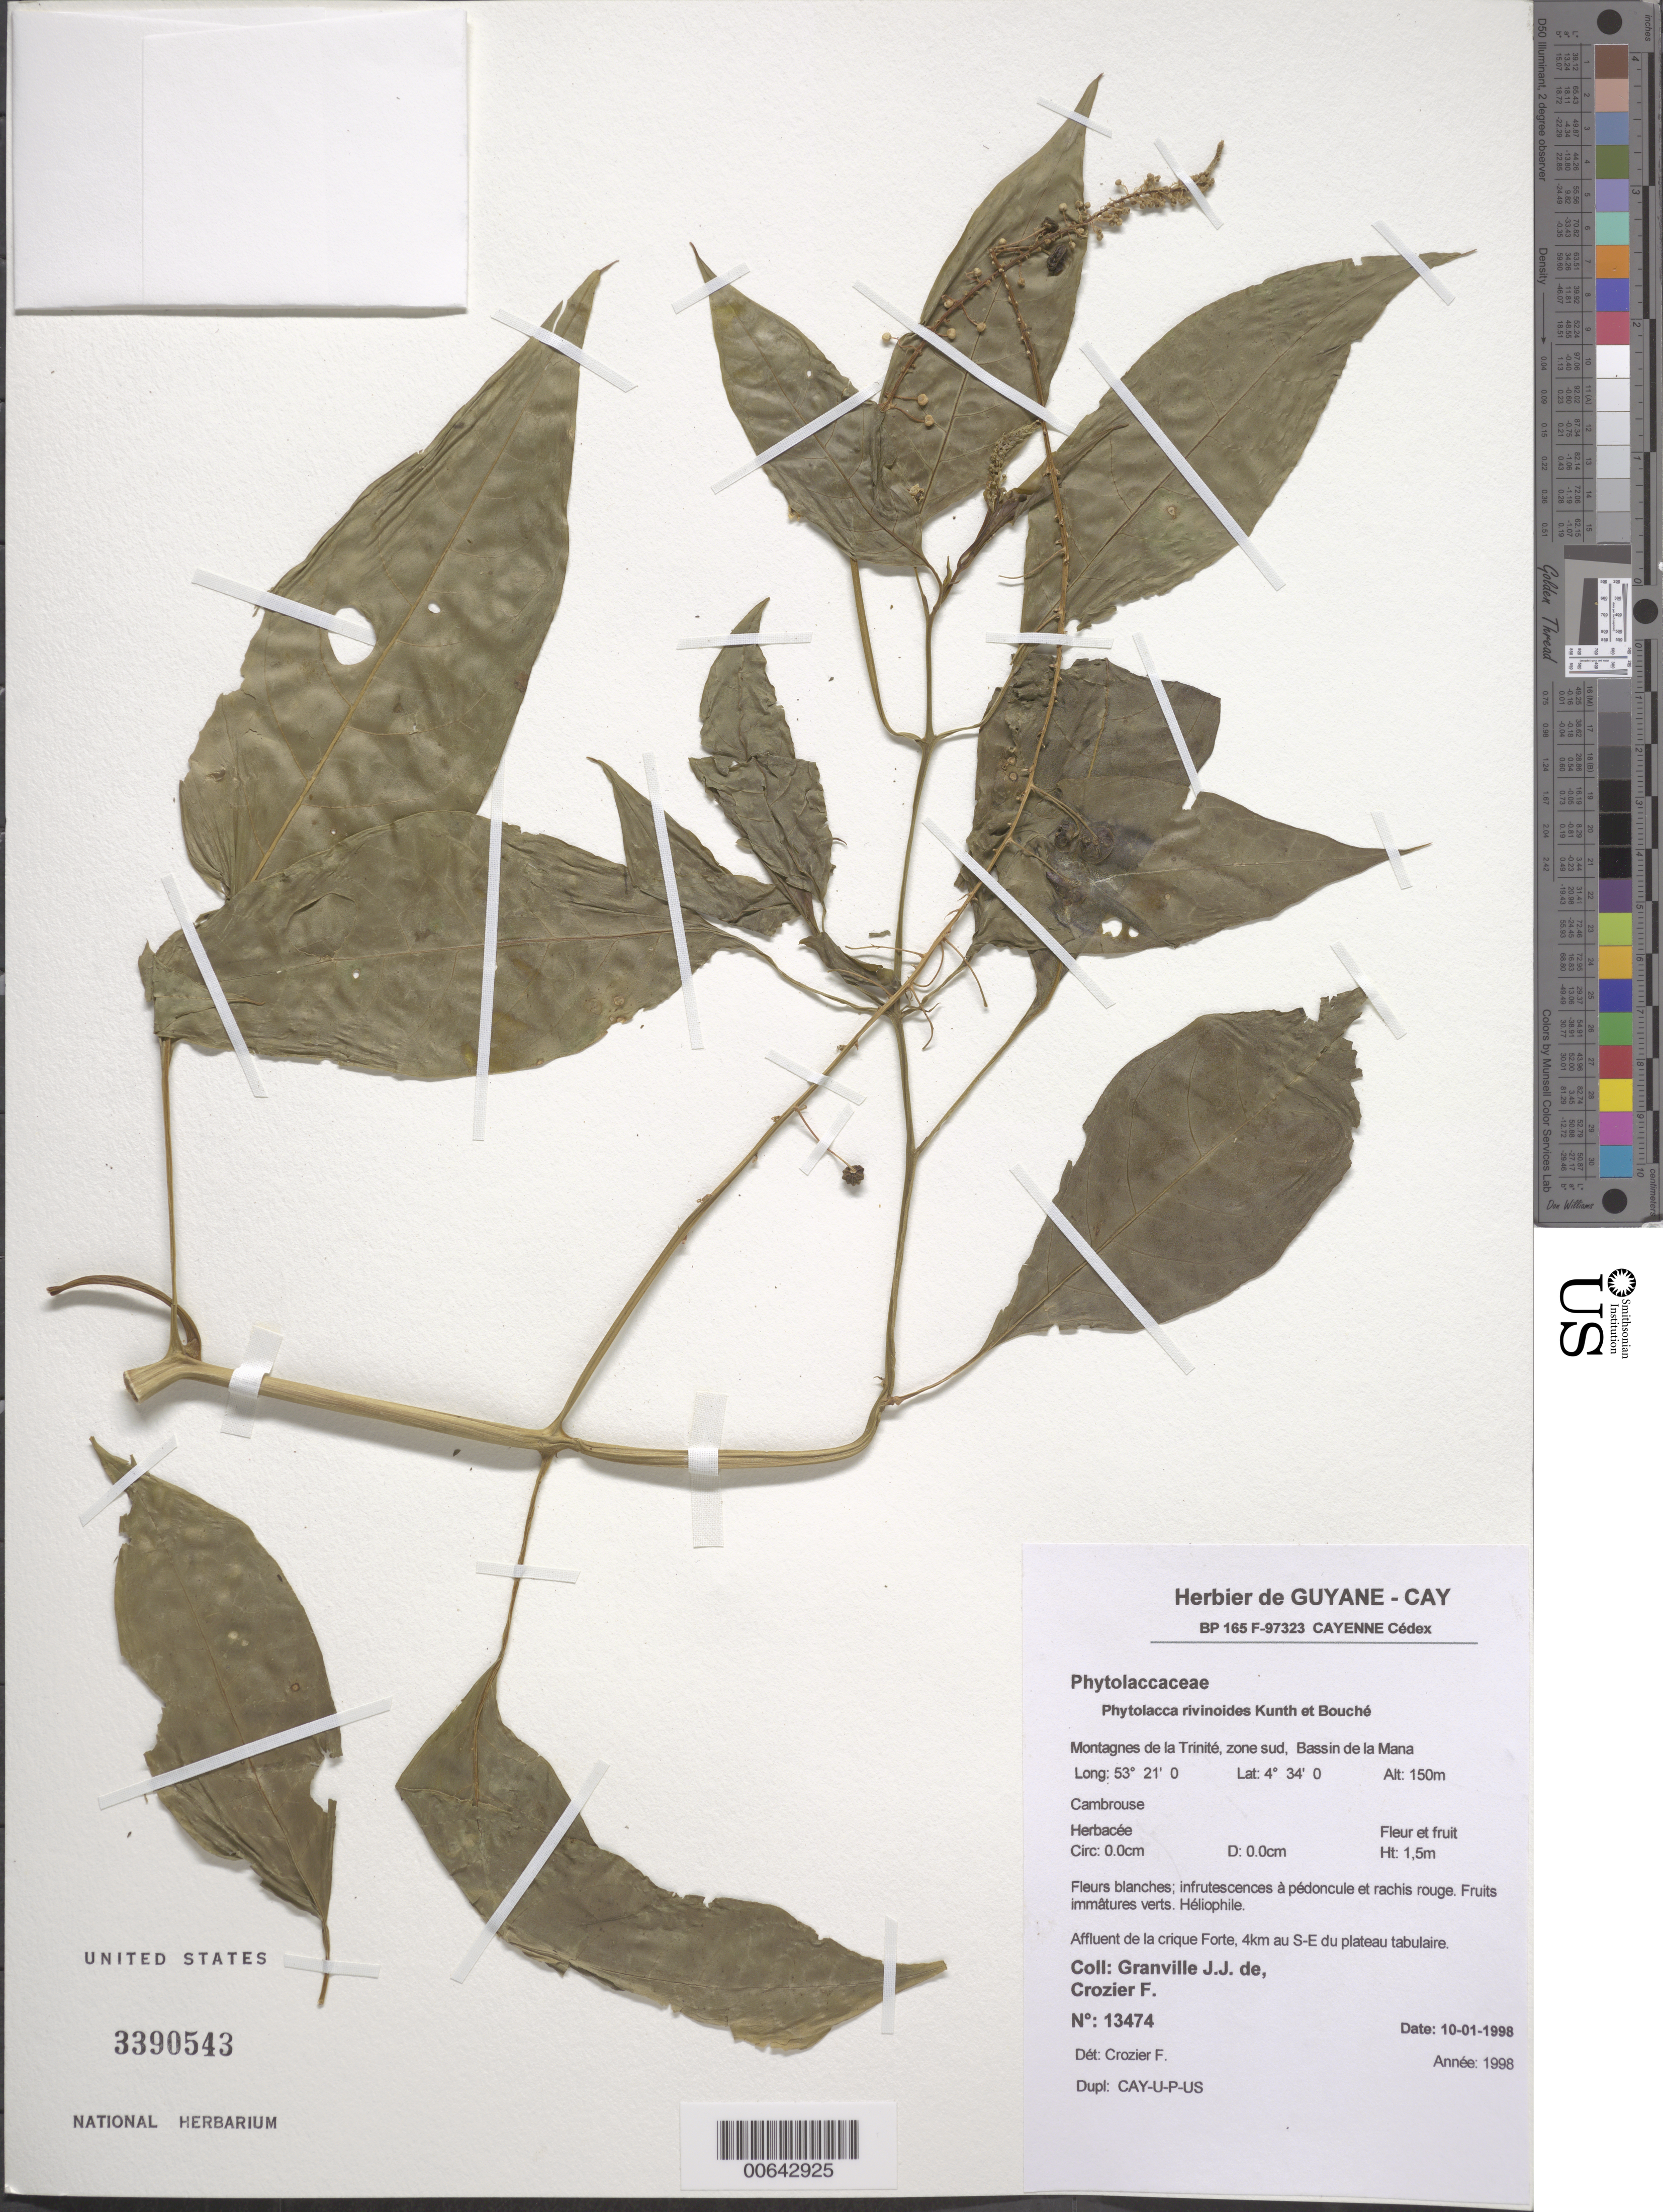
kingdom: Plantae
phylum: Tracheophyta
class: Magnoliopsida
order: Caryophyllales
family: Phytolaccaceae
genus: Phytolacca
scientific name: Phytolacca rivinoides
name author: Kunth & C.D. Bouché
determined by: Crozier, F.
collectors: J.-J. de Granville & F. Crozier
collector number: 13474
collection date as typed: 10-Jan-98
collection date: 1998-01-10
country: French Guiana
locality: Montagnes de la Trinité, zone sud, Bassin de la Mana, affl. de la crique Forte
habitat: Cambrouse; affluent de la crique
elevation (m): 150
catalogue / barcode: US 3390543